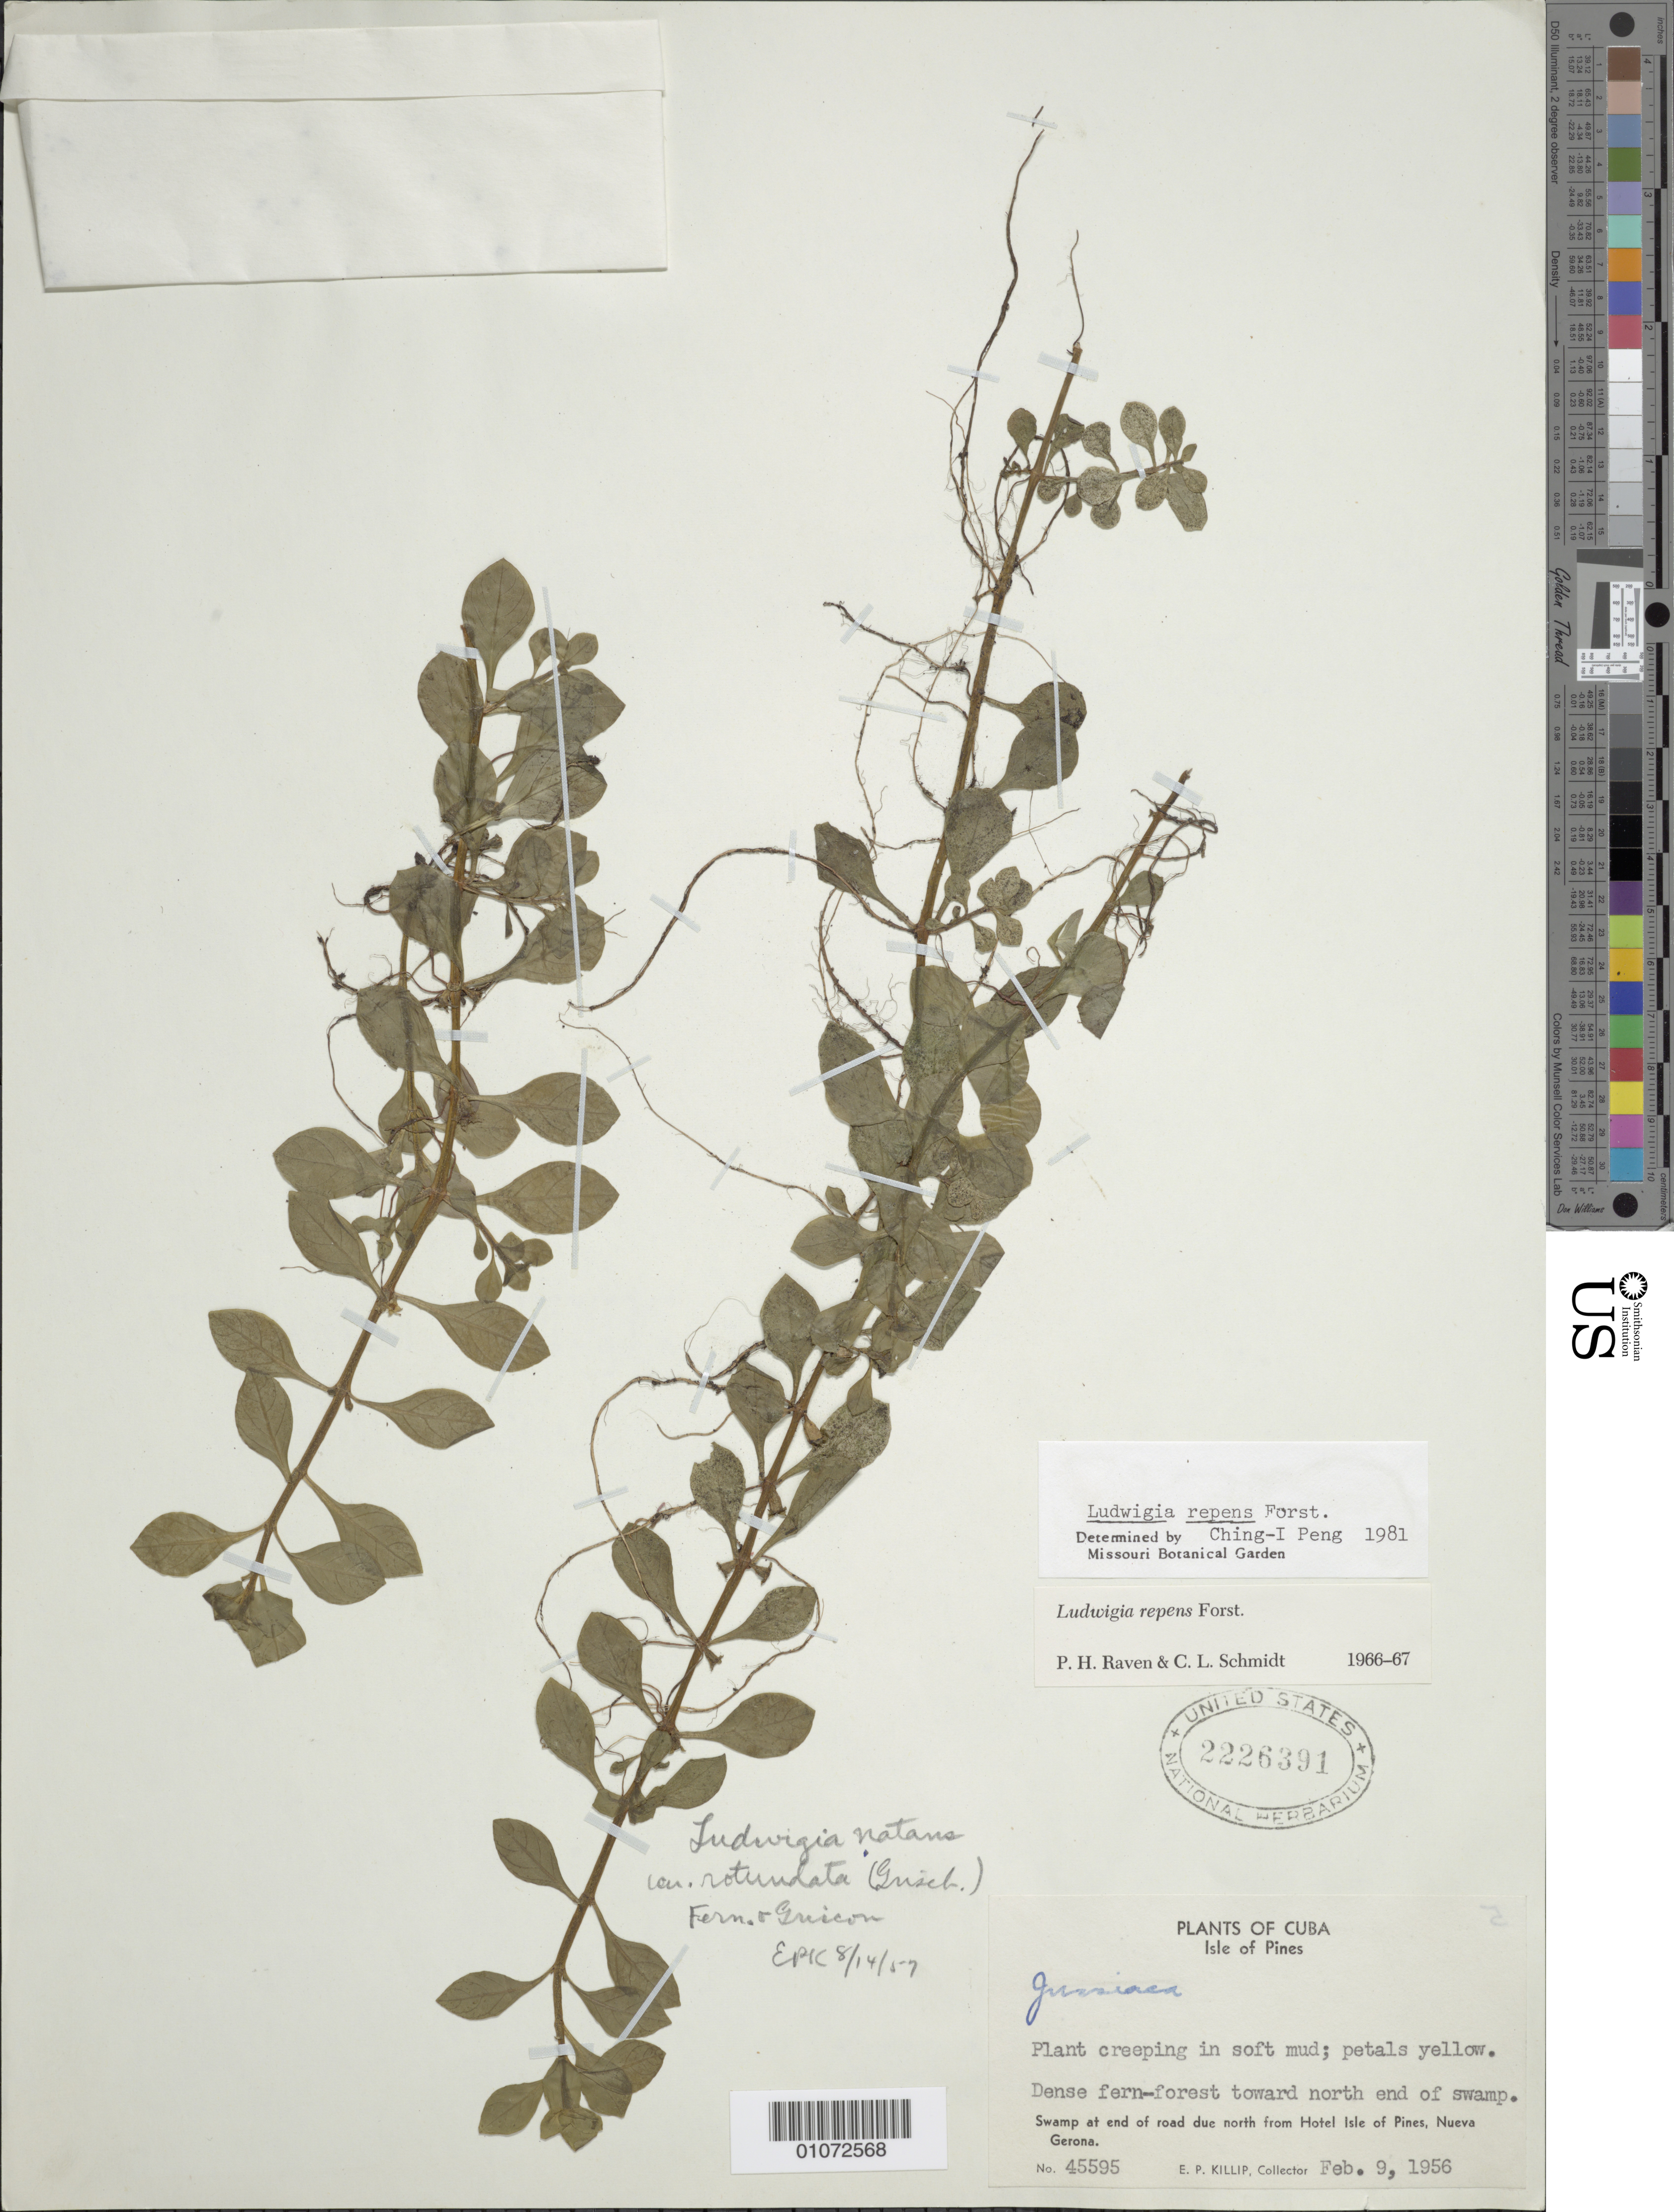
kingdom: Plantae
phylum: Tracheophyta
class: Magnoliopsida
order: Myrtales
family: Onagraceae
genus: Ludwigia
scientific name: Ludwigia repens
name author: J.R. Forst.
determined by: Peng, C. I.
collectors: E. P. Killip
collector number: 45595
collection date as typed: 09 Feb 1956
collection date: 1956-02-09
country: Cuba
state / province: Isla de La Juventud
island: Isla de la Juventud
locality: Dense fern-forest toward north end of swamp, at end of road due north from Hotel Isle of Pines, Nueva Gerona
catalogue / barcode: US 2226391